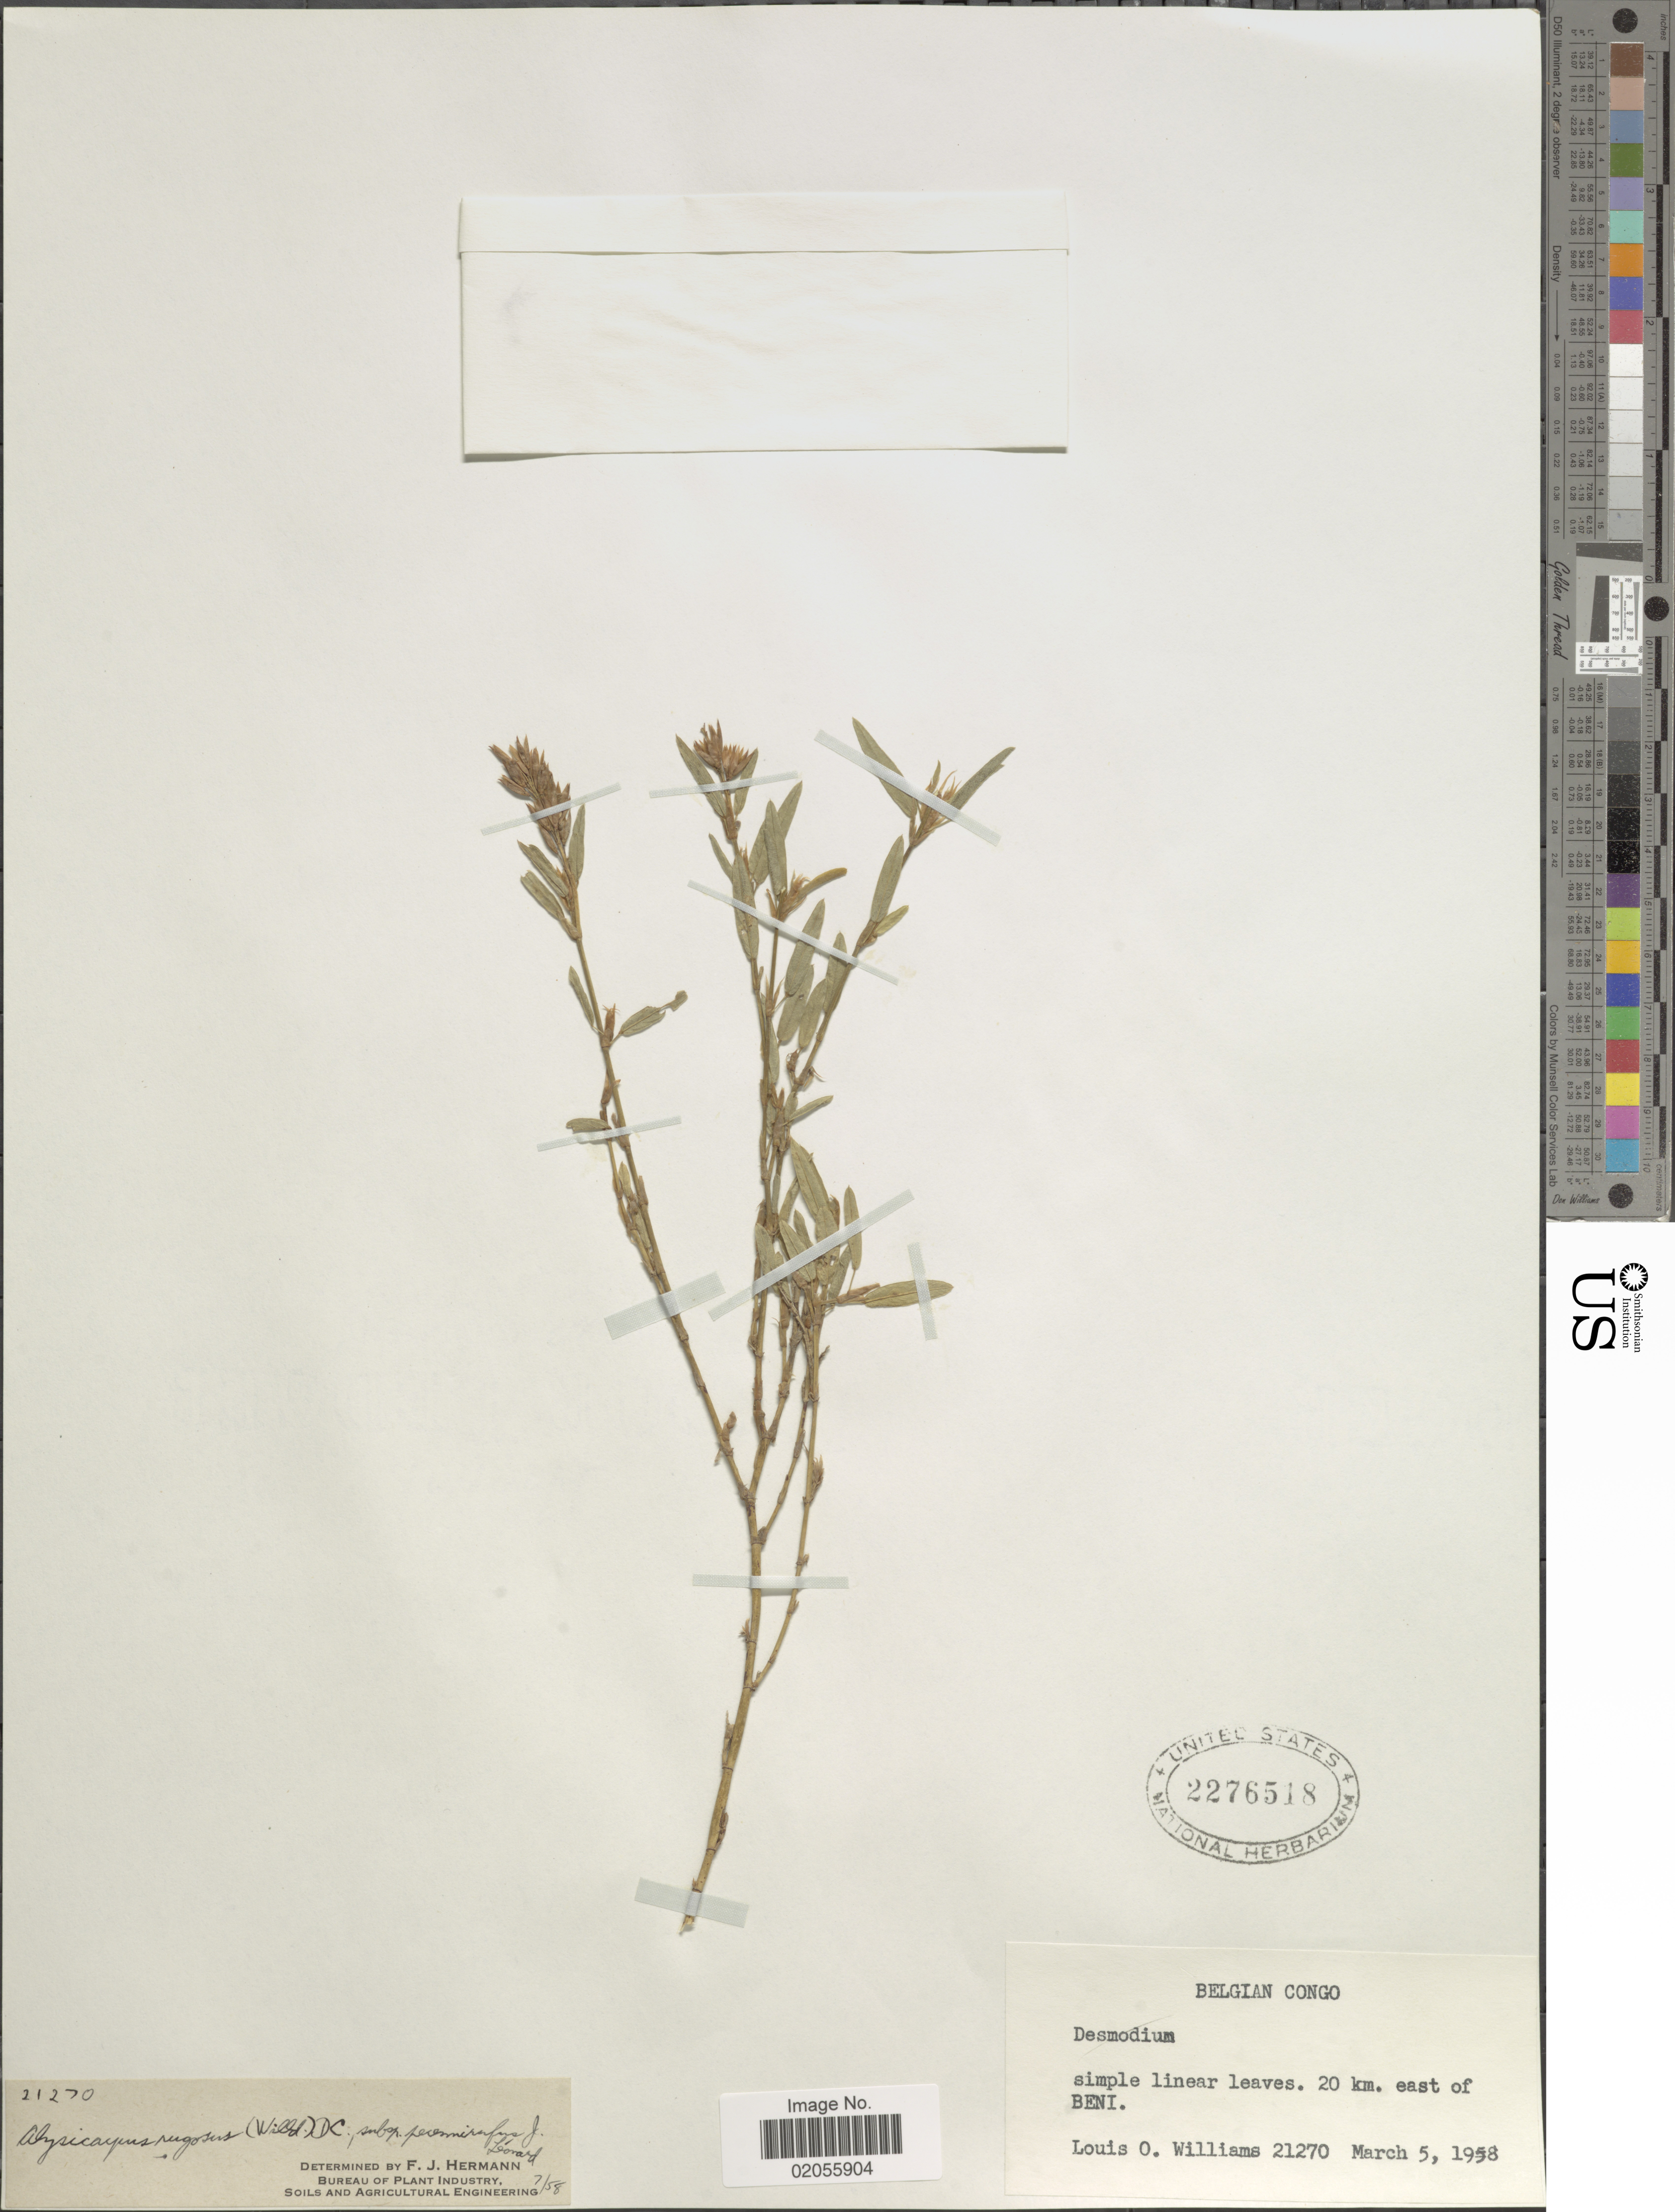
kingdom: Plantae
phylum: Tracheophyta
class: Magnoliopsida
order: Fabales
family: Fabaceae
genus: Alysicarpus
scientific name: Alysicarpus rugosus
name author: (Willd.) DC.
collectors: L. O. Williams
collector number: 21270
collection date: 1958-03-05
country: Congo, Democratic Republic of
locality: Belgian Congo, 20 km east of Beni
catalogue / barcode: US 2276518